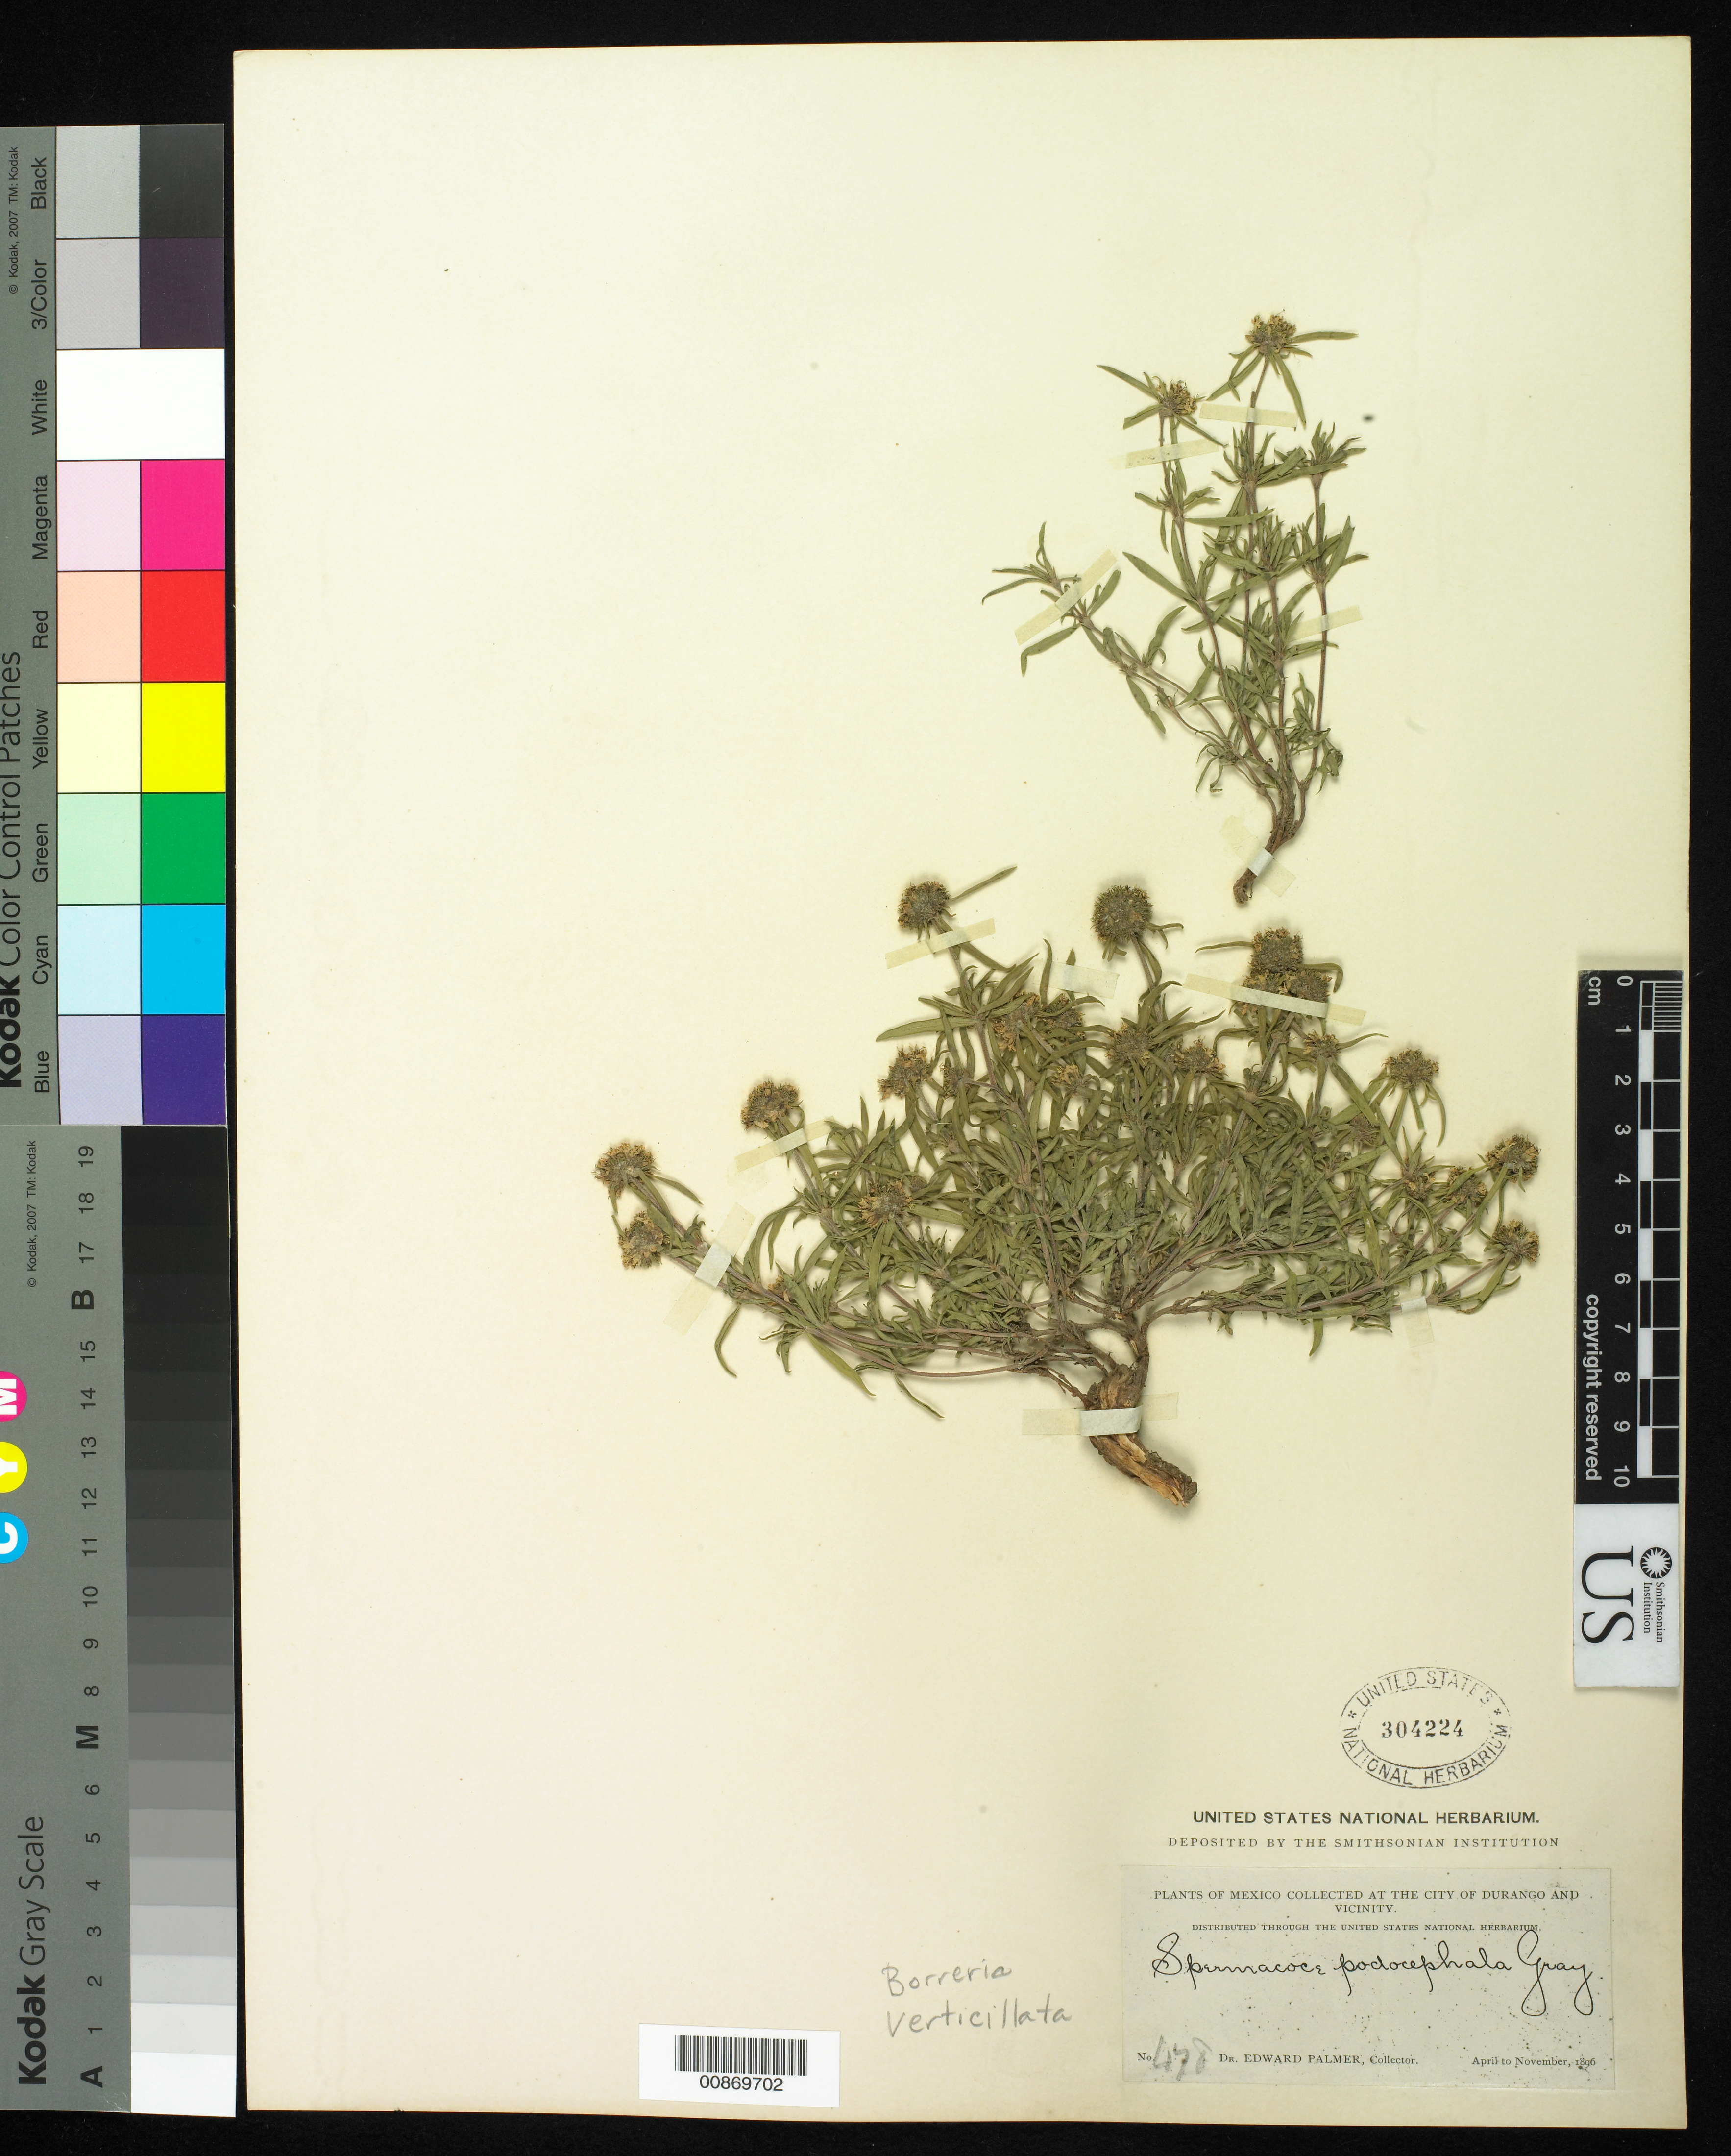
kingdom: Plantae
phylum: Tracheophyta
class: Magnoliopsida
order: Gentianales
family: Rubiaceae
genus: Borreria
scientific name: Borreria verticillata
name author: (L.) G. Mey.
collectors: E. Palmer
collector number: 478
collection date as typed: Apr 1896 to -- Nov 1896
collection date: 1896-04/1896-11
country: Mexico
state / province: Durango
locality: City of Durango and vicinity.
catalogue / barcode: US 304224